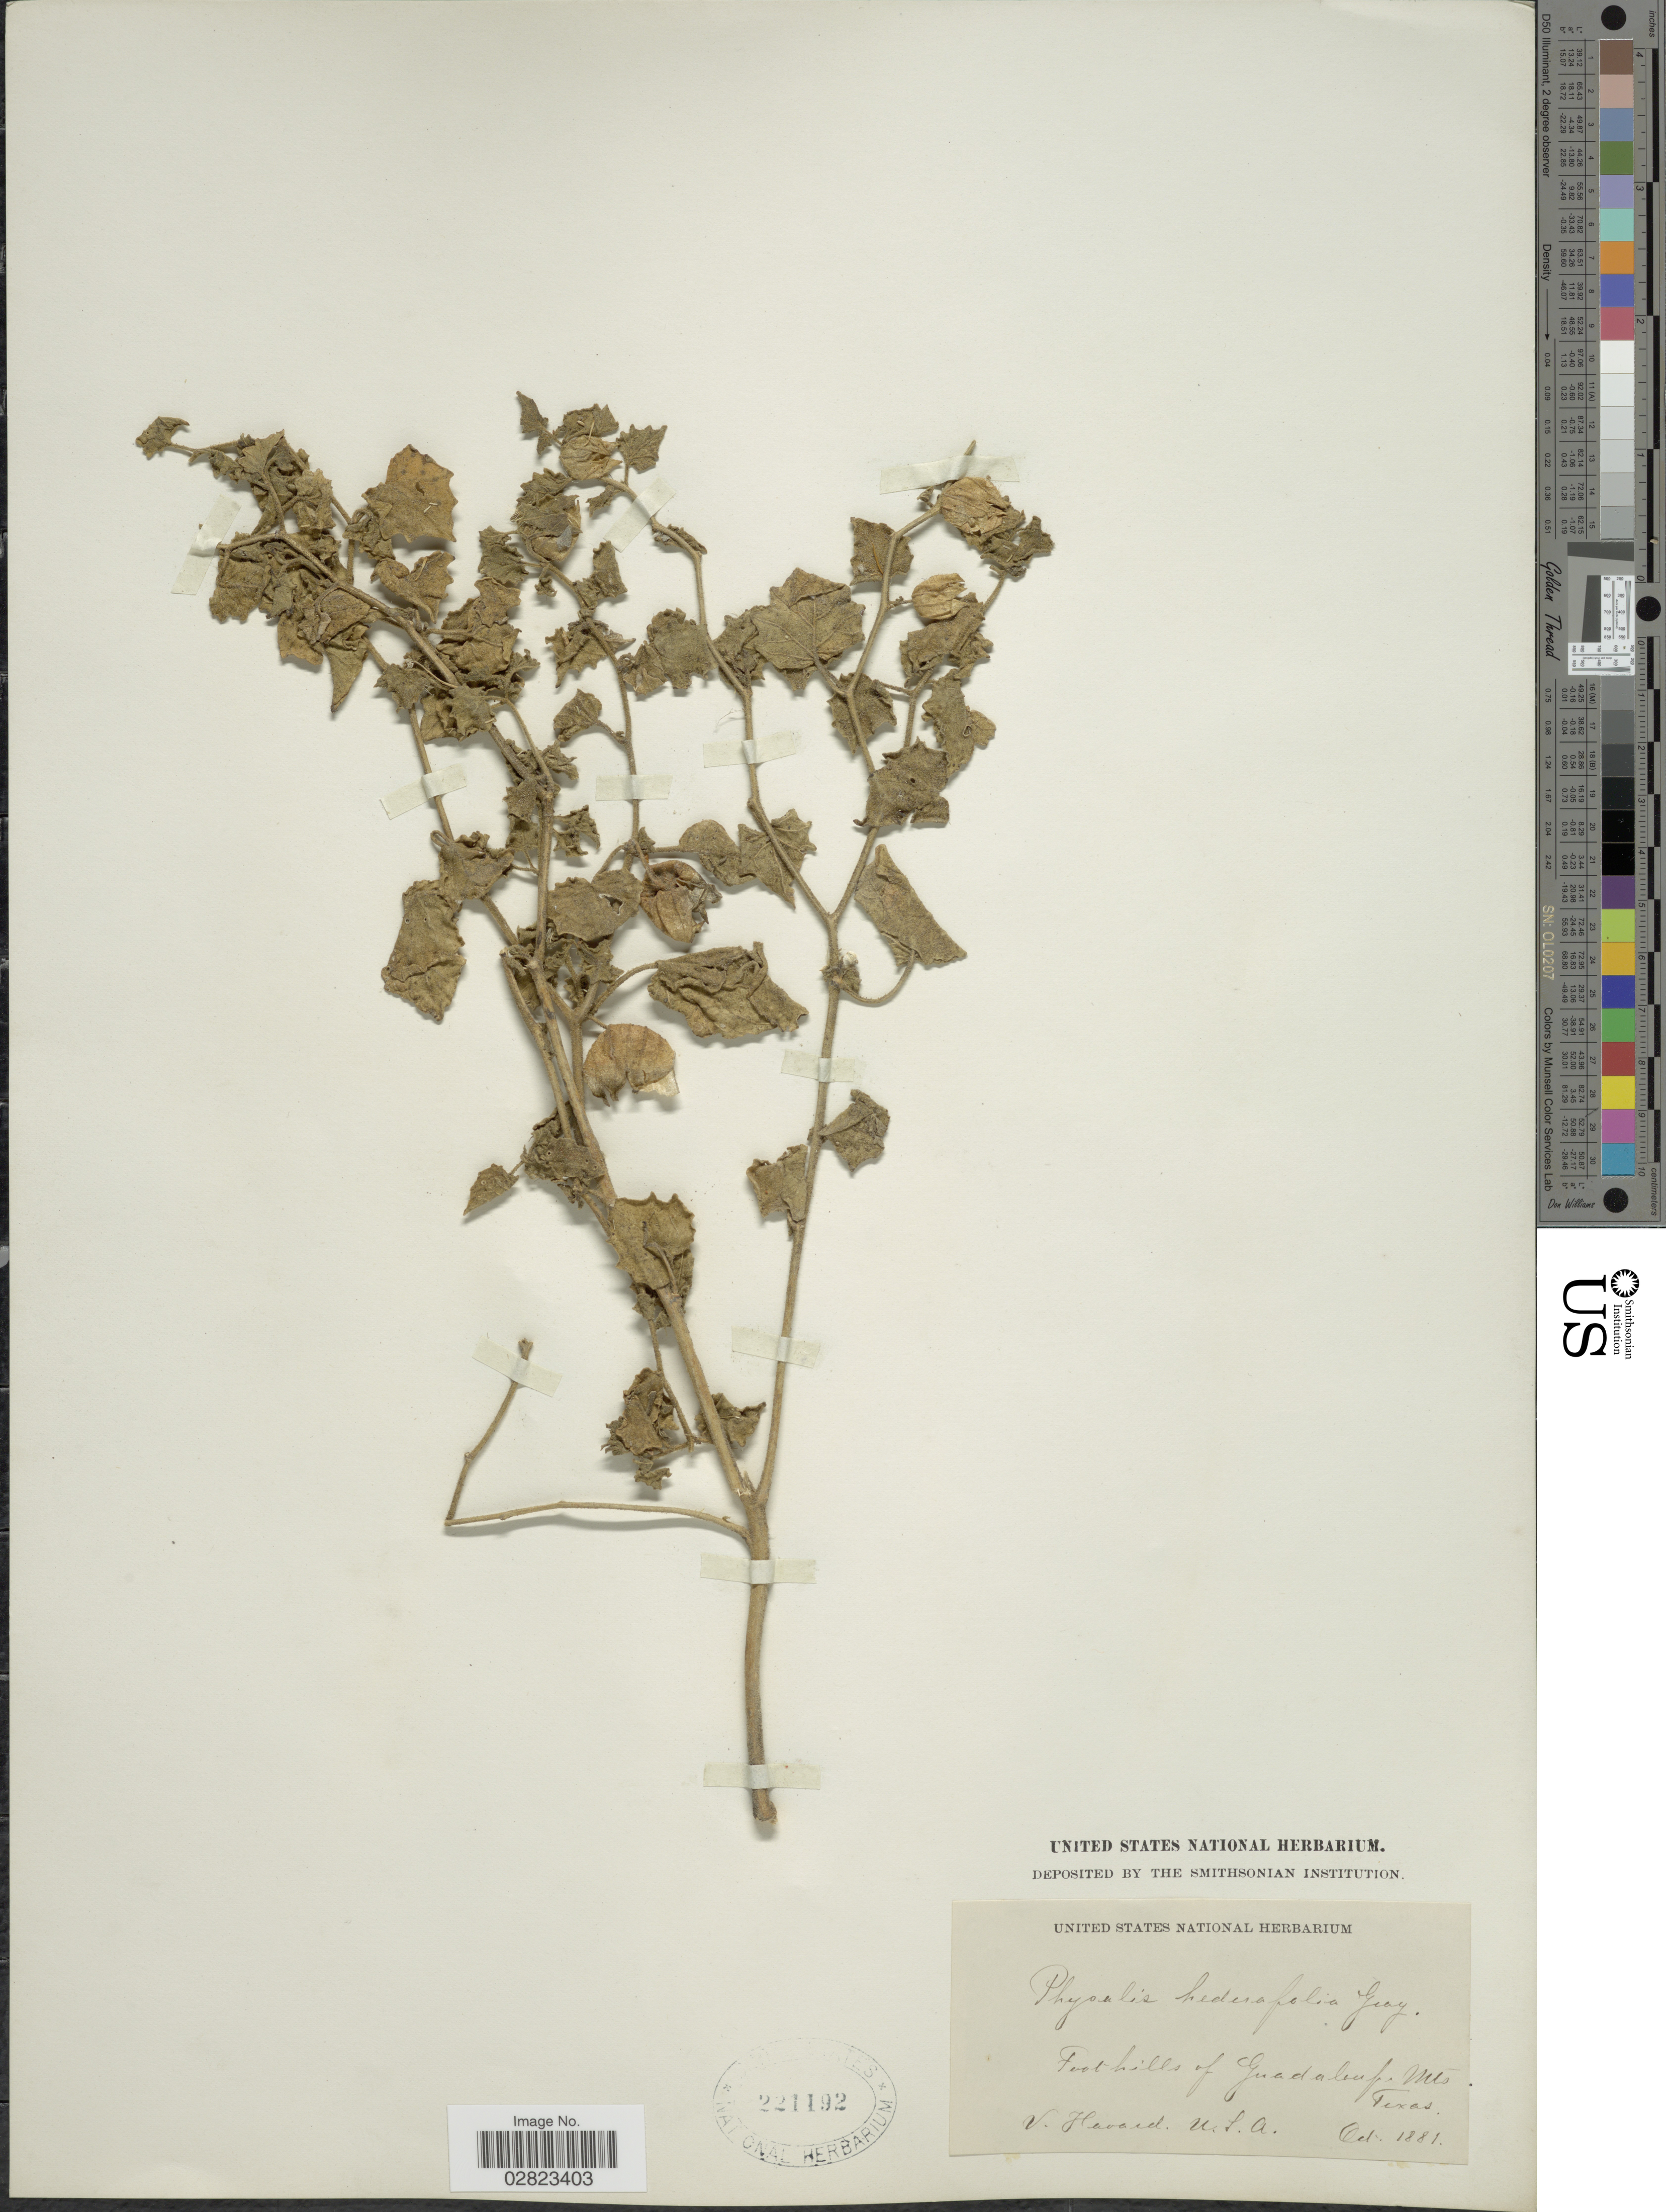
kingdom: Plantae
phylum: Tracheophyta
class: Magnoliopsida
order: Solanales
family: Solanaceae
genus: Physalis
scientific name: Physalis hederifolia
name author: A. Gray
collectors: V. Havard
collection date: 1881-10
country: United States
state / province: Texas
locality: Foothills of Guadalupe Mts.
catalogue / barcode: US 221192